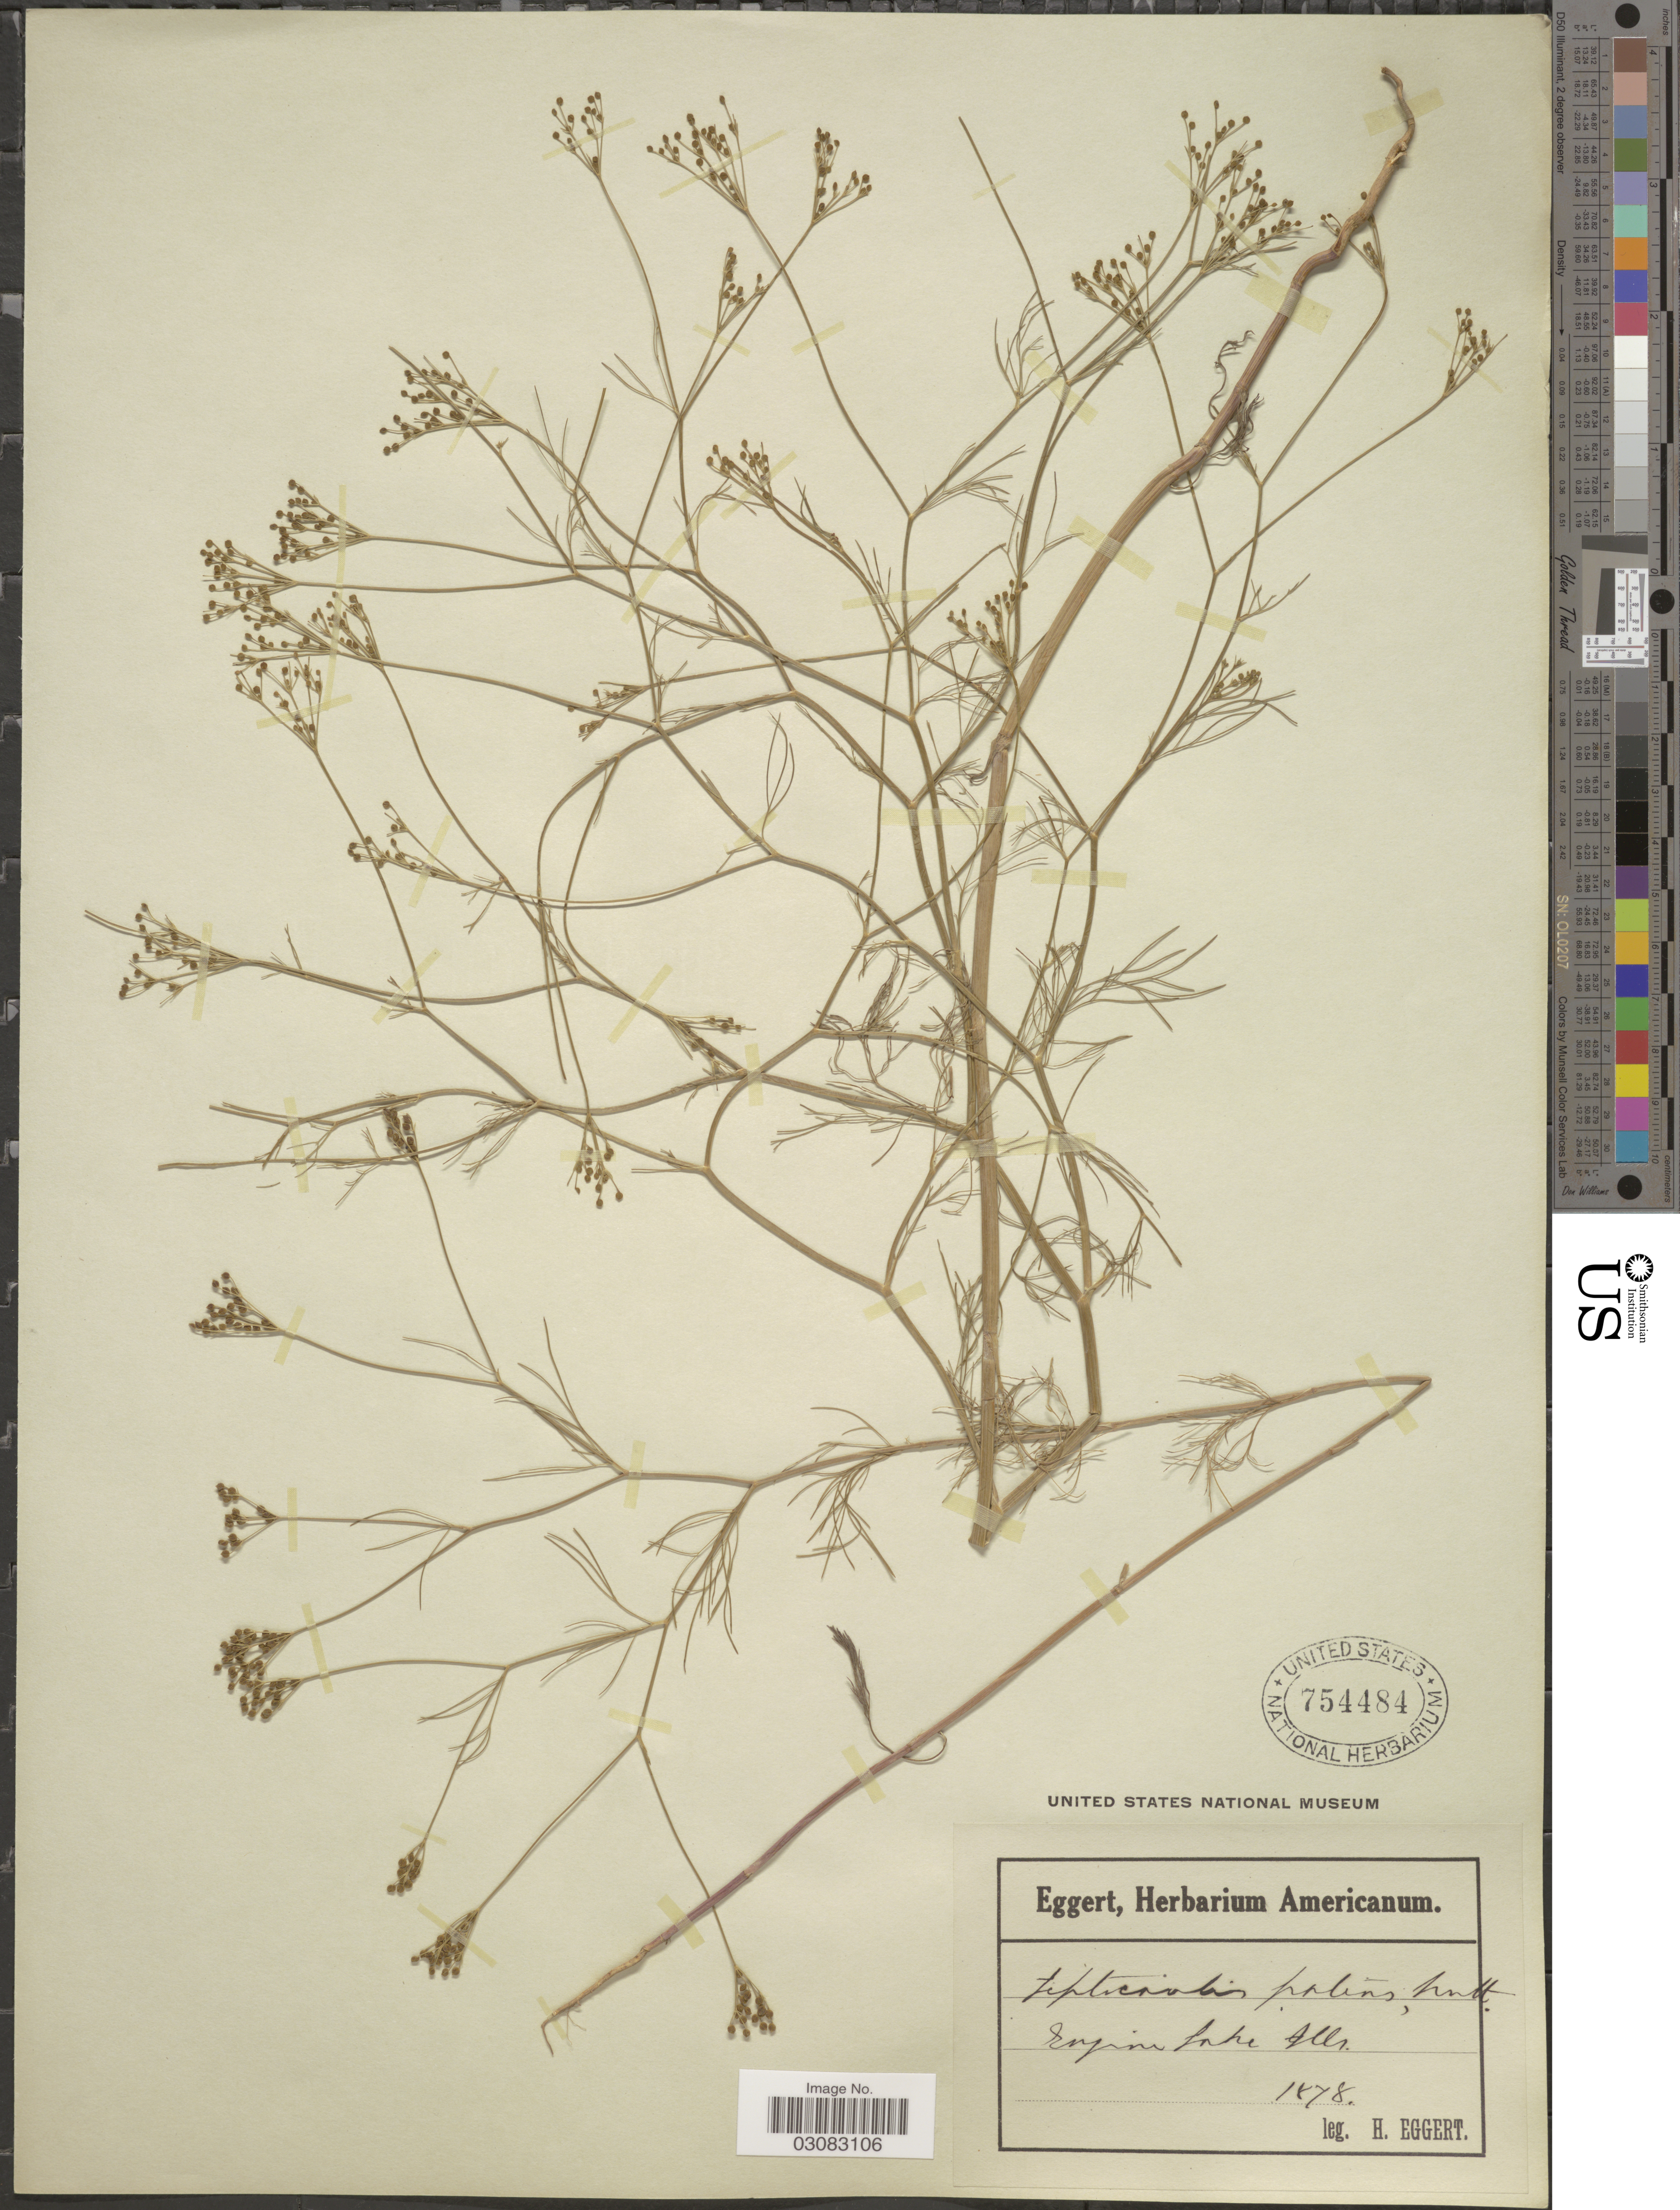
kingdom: Plantae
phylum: Tracheophyta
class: Magnoliopsida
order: Apiales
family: Apiaceae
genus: Spermolepis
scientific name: Spermolepis patens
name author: (Nutt. ex DC.) B.L. Rob.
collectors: H. Eggert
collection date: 1878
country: United States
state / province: Illinois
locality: Engine Lake Ills.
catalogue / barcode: US 754484